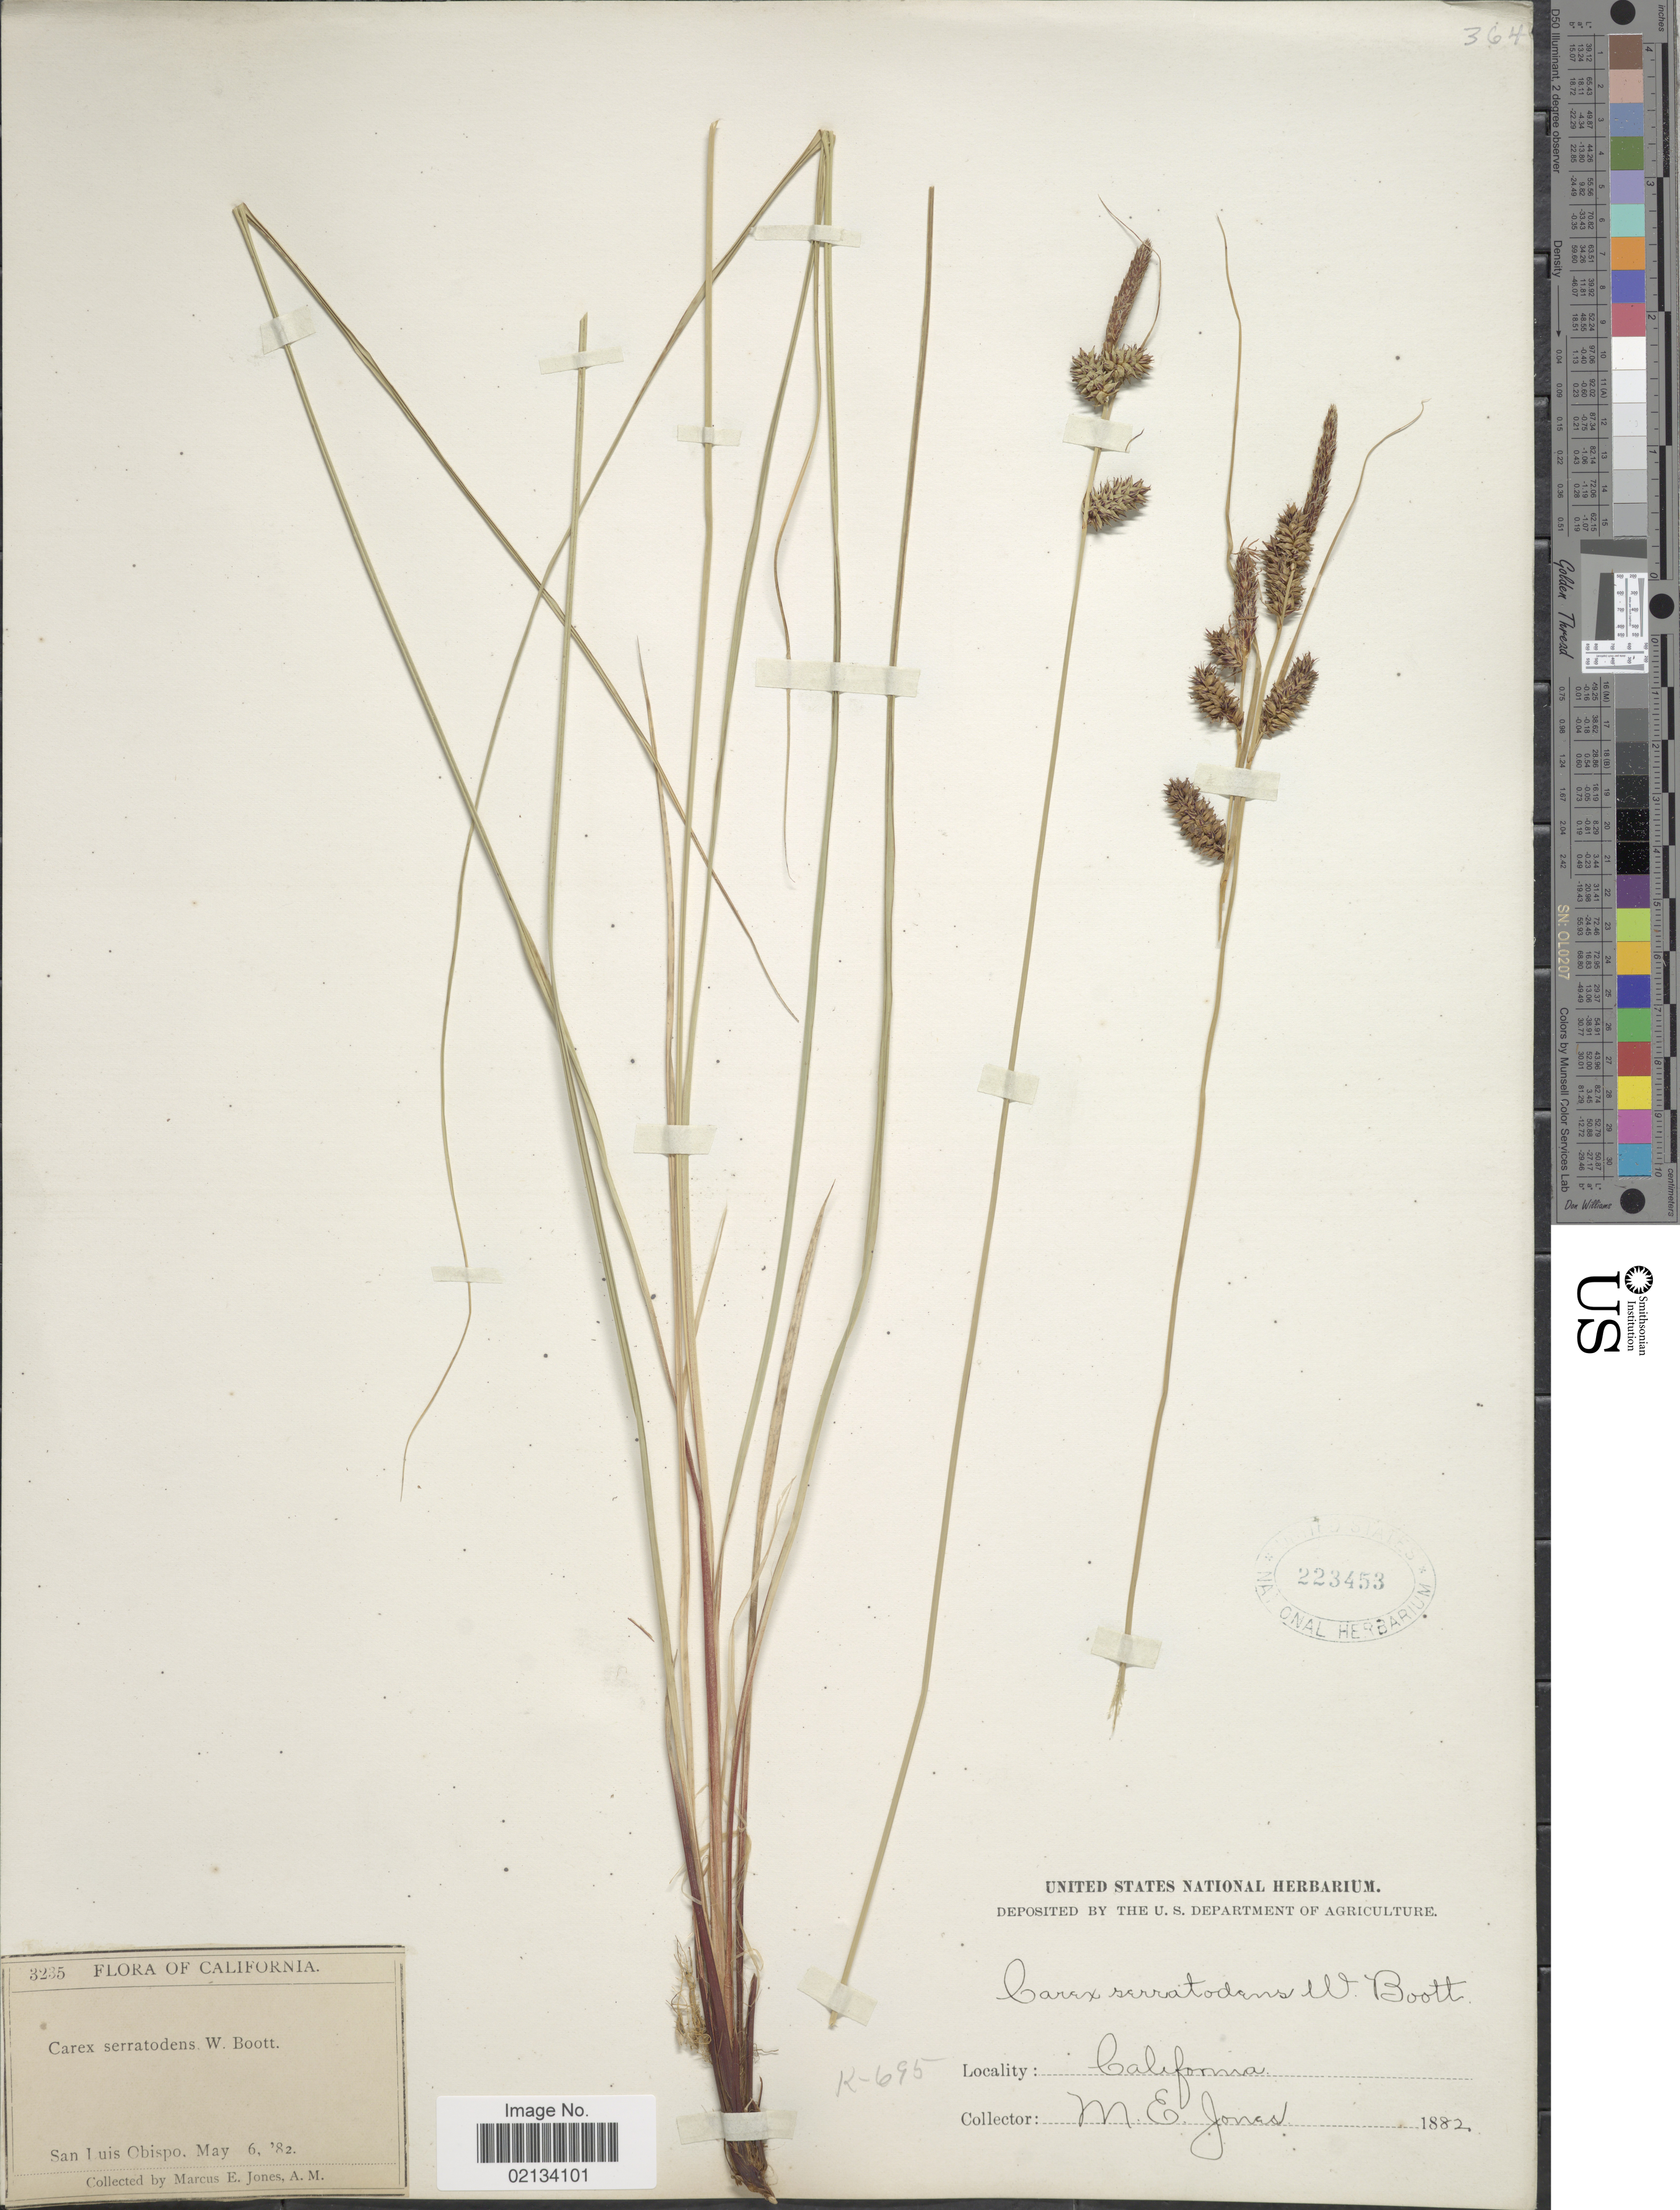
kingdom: Plantae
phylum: Tracheophyta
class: Liliopsida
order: Poales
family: Cyperaceae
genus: Carex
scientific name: Carex serratodens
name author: W. Boott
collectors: M. E. Jones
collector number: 3235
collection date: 1882-05-06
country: United States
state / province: California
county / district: San Luis Obispo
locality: San Luis Obispo.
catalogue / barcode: US 223453